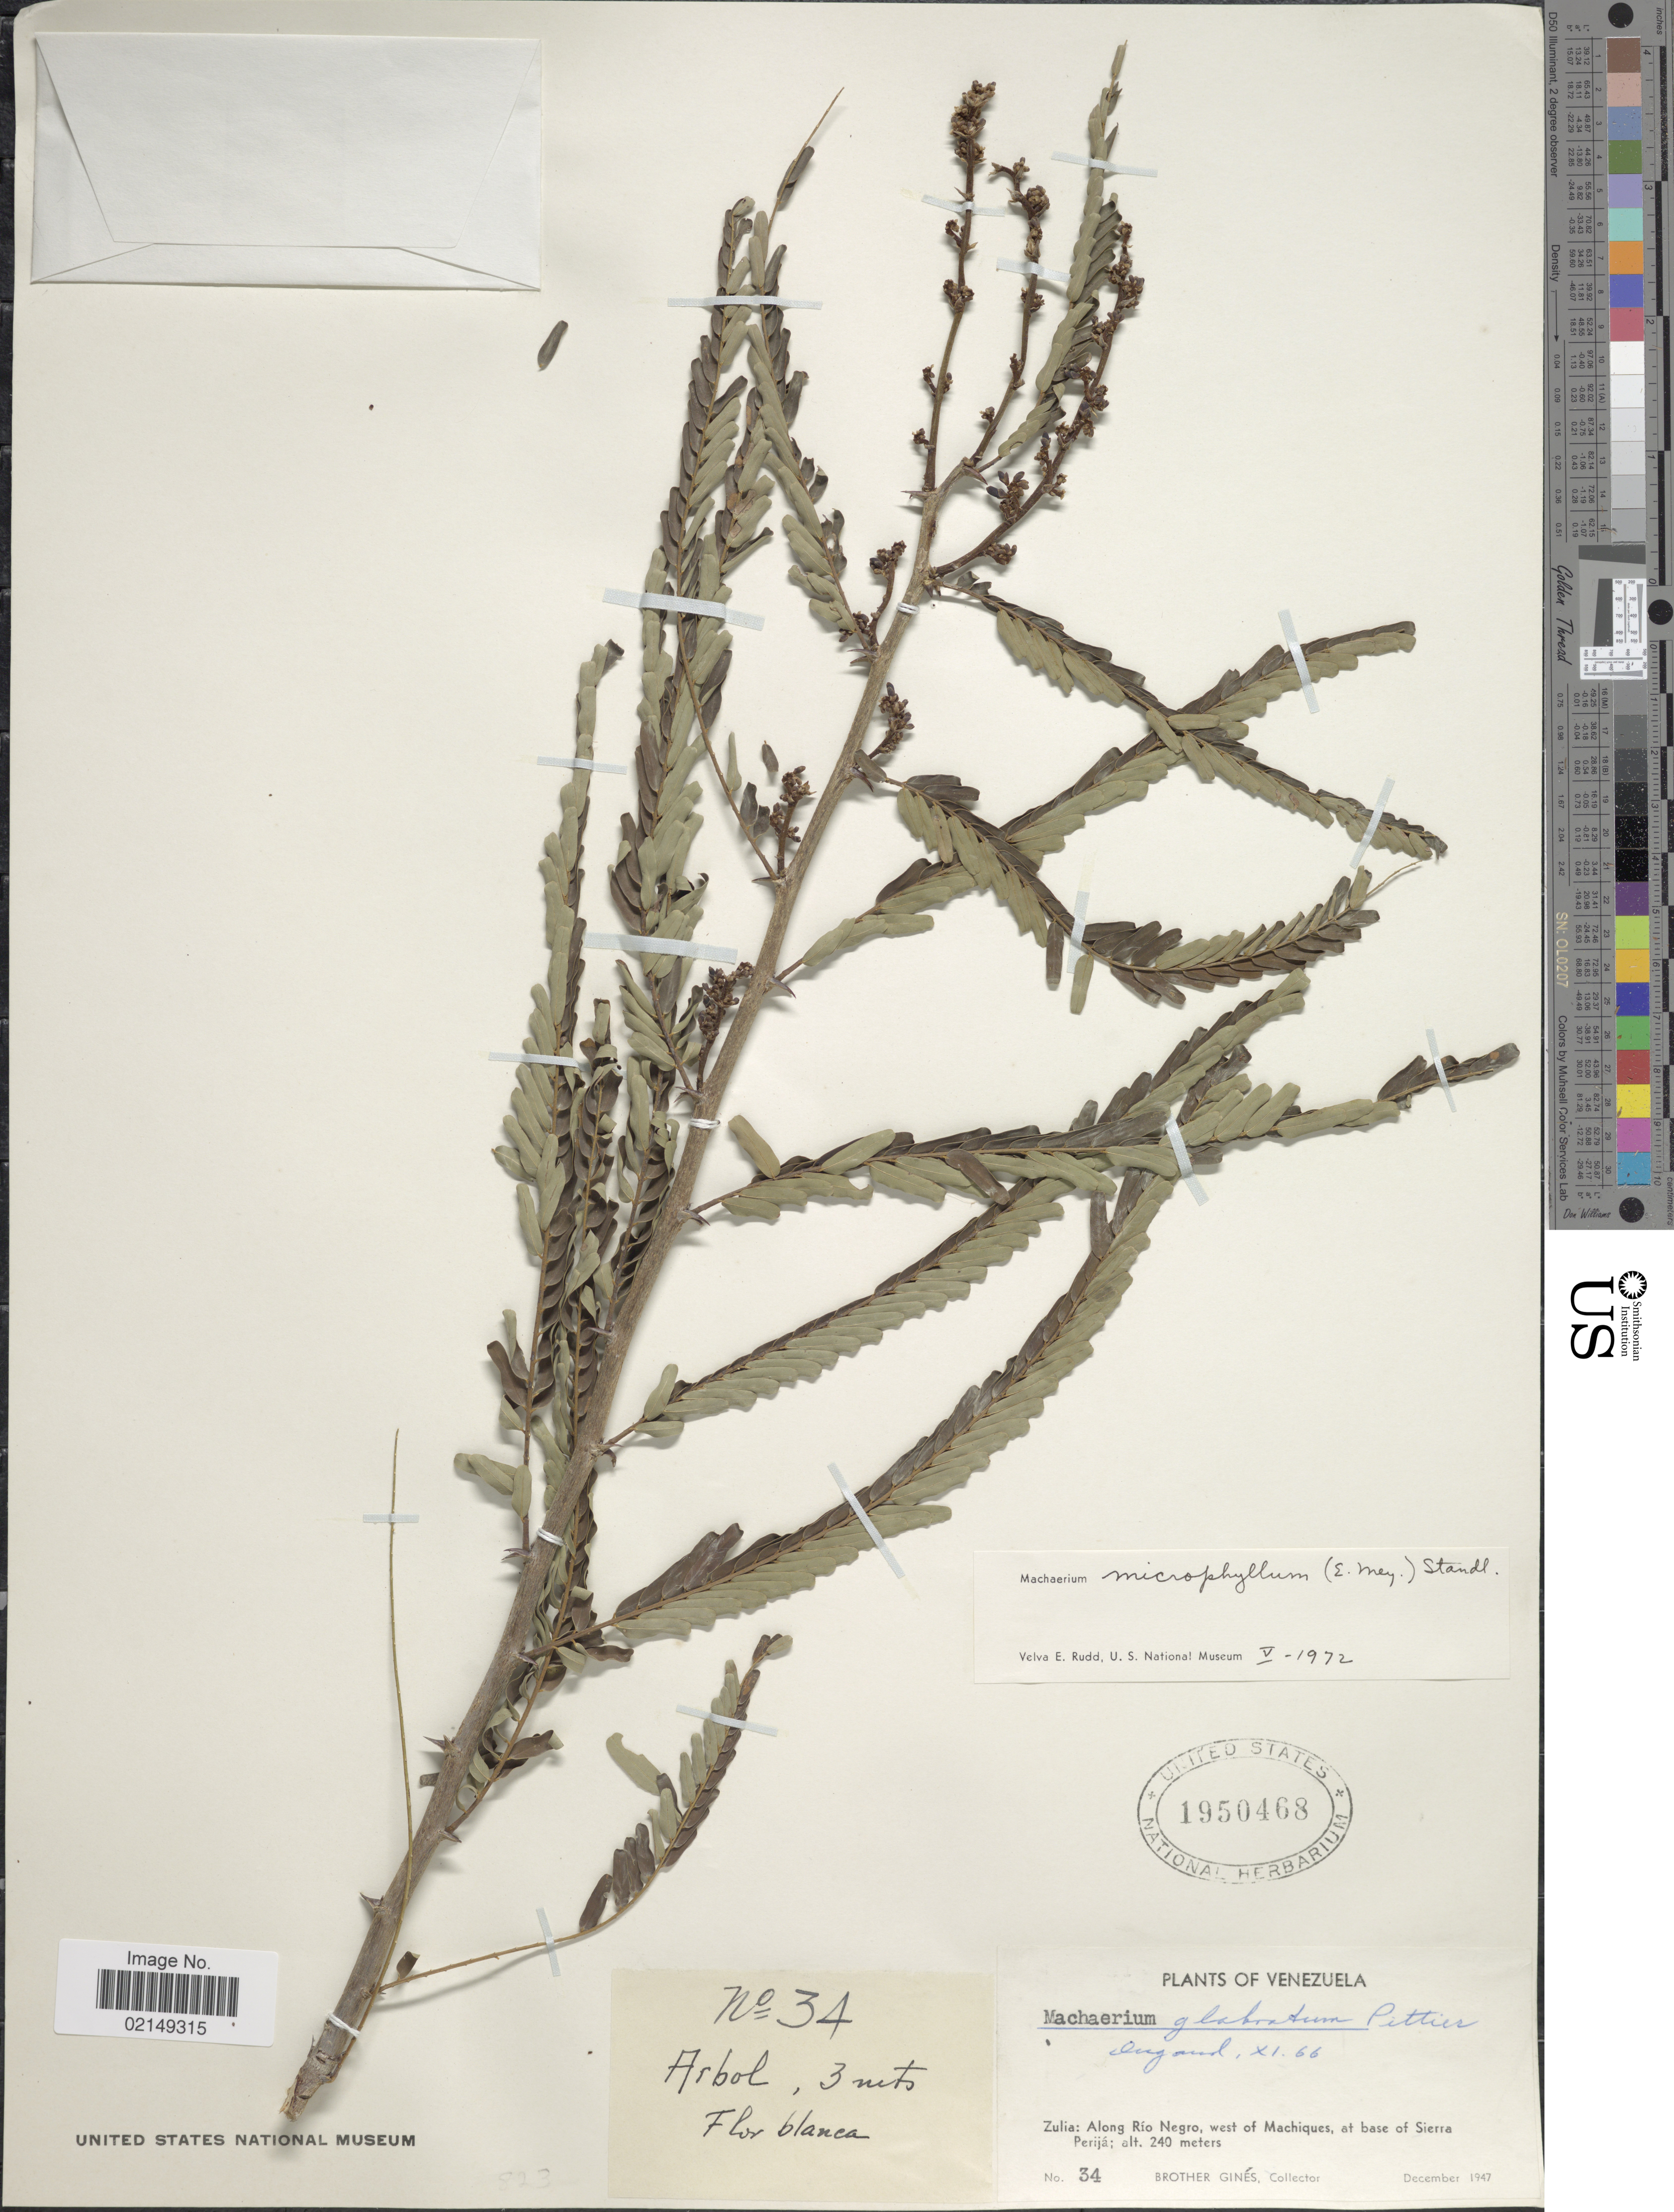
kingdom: Plantae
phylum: Tracheophyta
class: Magnoliopsida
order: Fabales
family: Fabaceae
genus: Machaerium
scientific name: Machaerium microphyllum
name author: Standl.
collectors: Bro. Gines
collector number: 34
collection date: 1947-12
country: Venezuela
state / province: Zulia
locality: Along Rio Negro, west of Machiques, at base of Sierra Perija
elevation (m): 240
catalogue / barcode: US 1950468